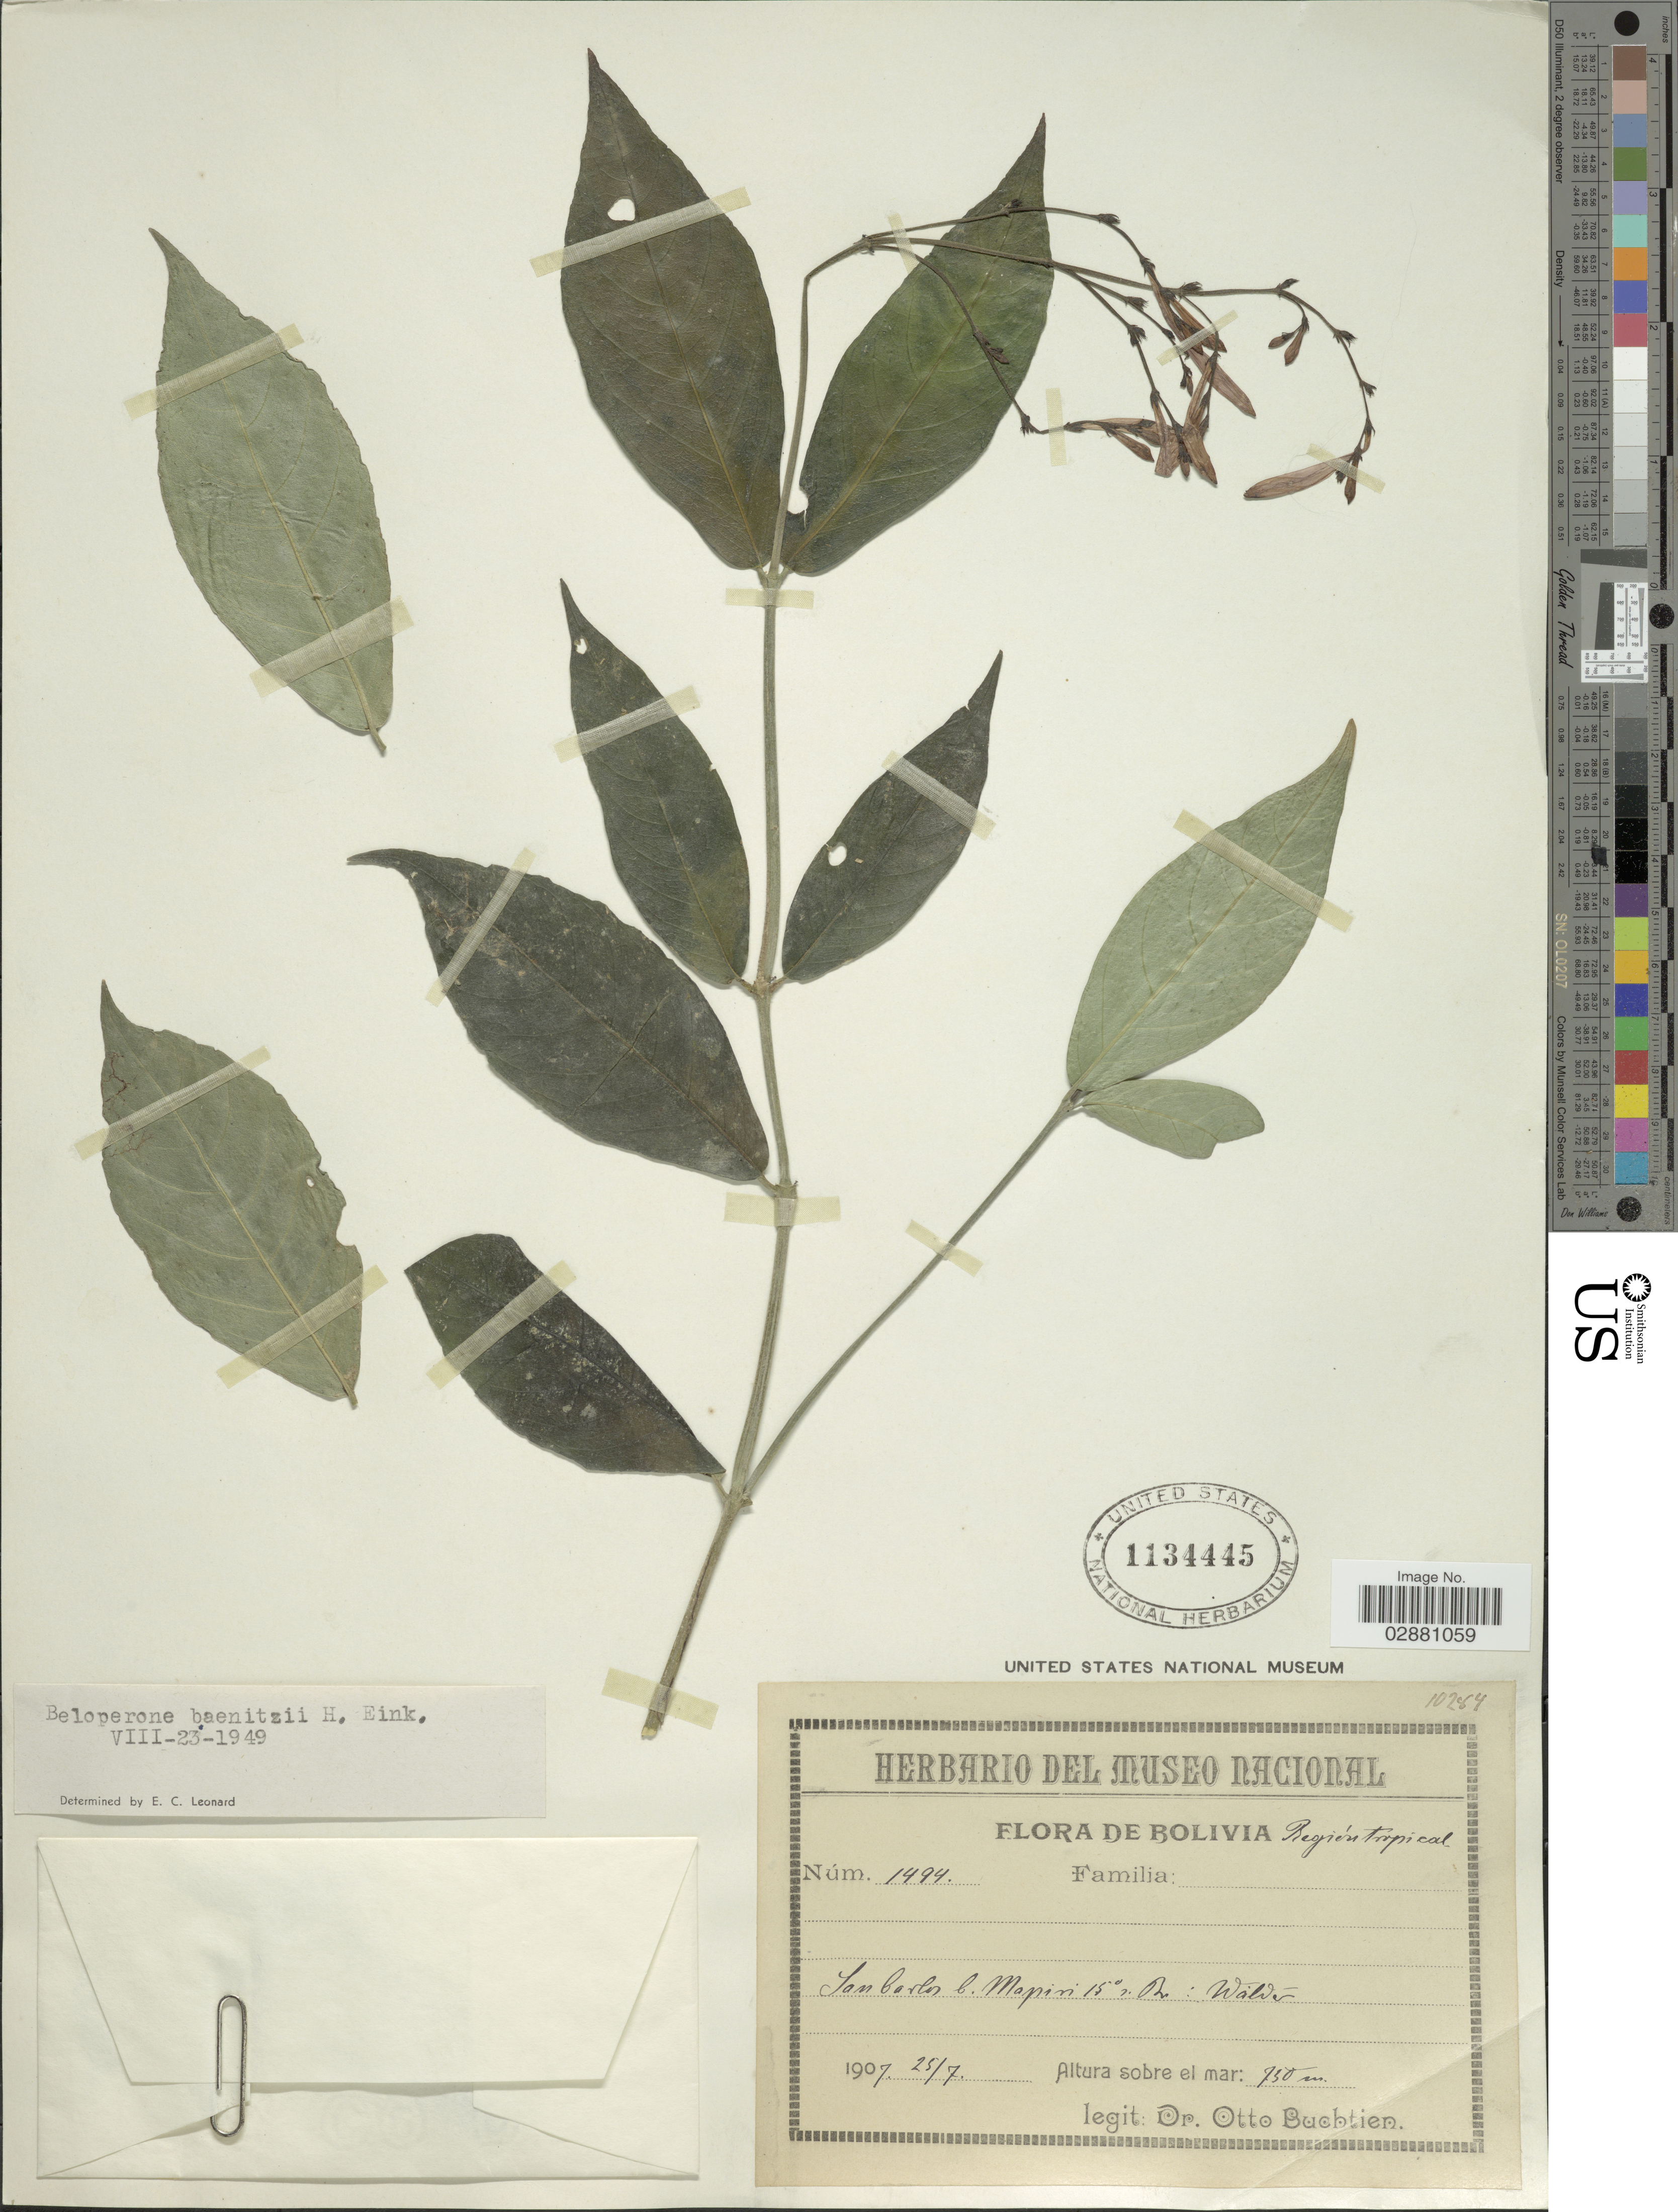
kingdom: Plantae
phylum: Tracheophyta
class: Magnoliopsida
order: Lamiales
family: Acanthaceae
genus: Beloperone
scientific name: Beloperone baenitzii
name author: H.J.P. Winkl.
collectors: O. Buchtien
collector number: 1494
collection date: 1907-07-25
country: Bolivia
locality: Región tropical. San Carlos b. Mapiri 15° s. Br: Wäldern.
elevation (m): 750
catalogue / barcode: US 1134445